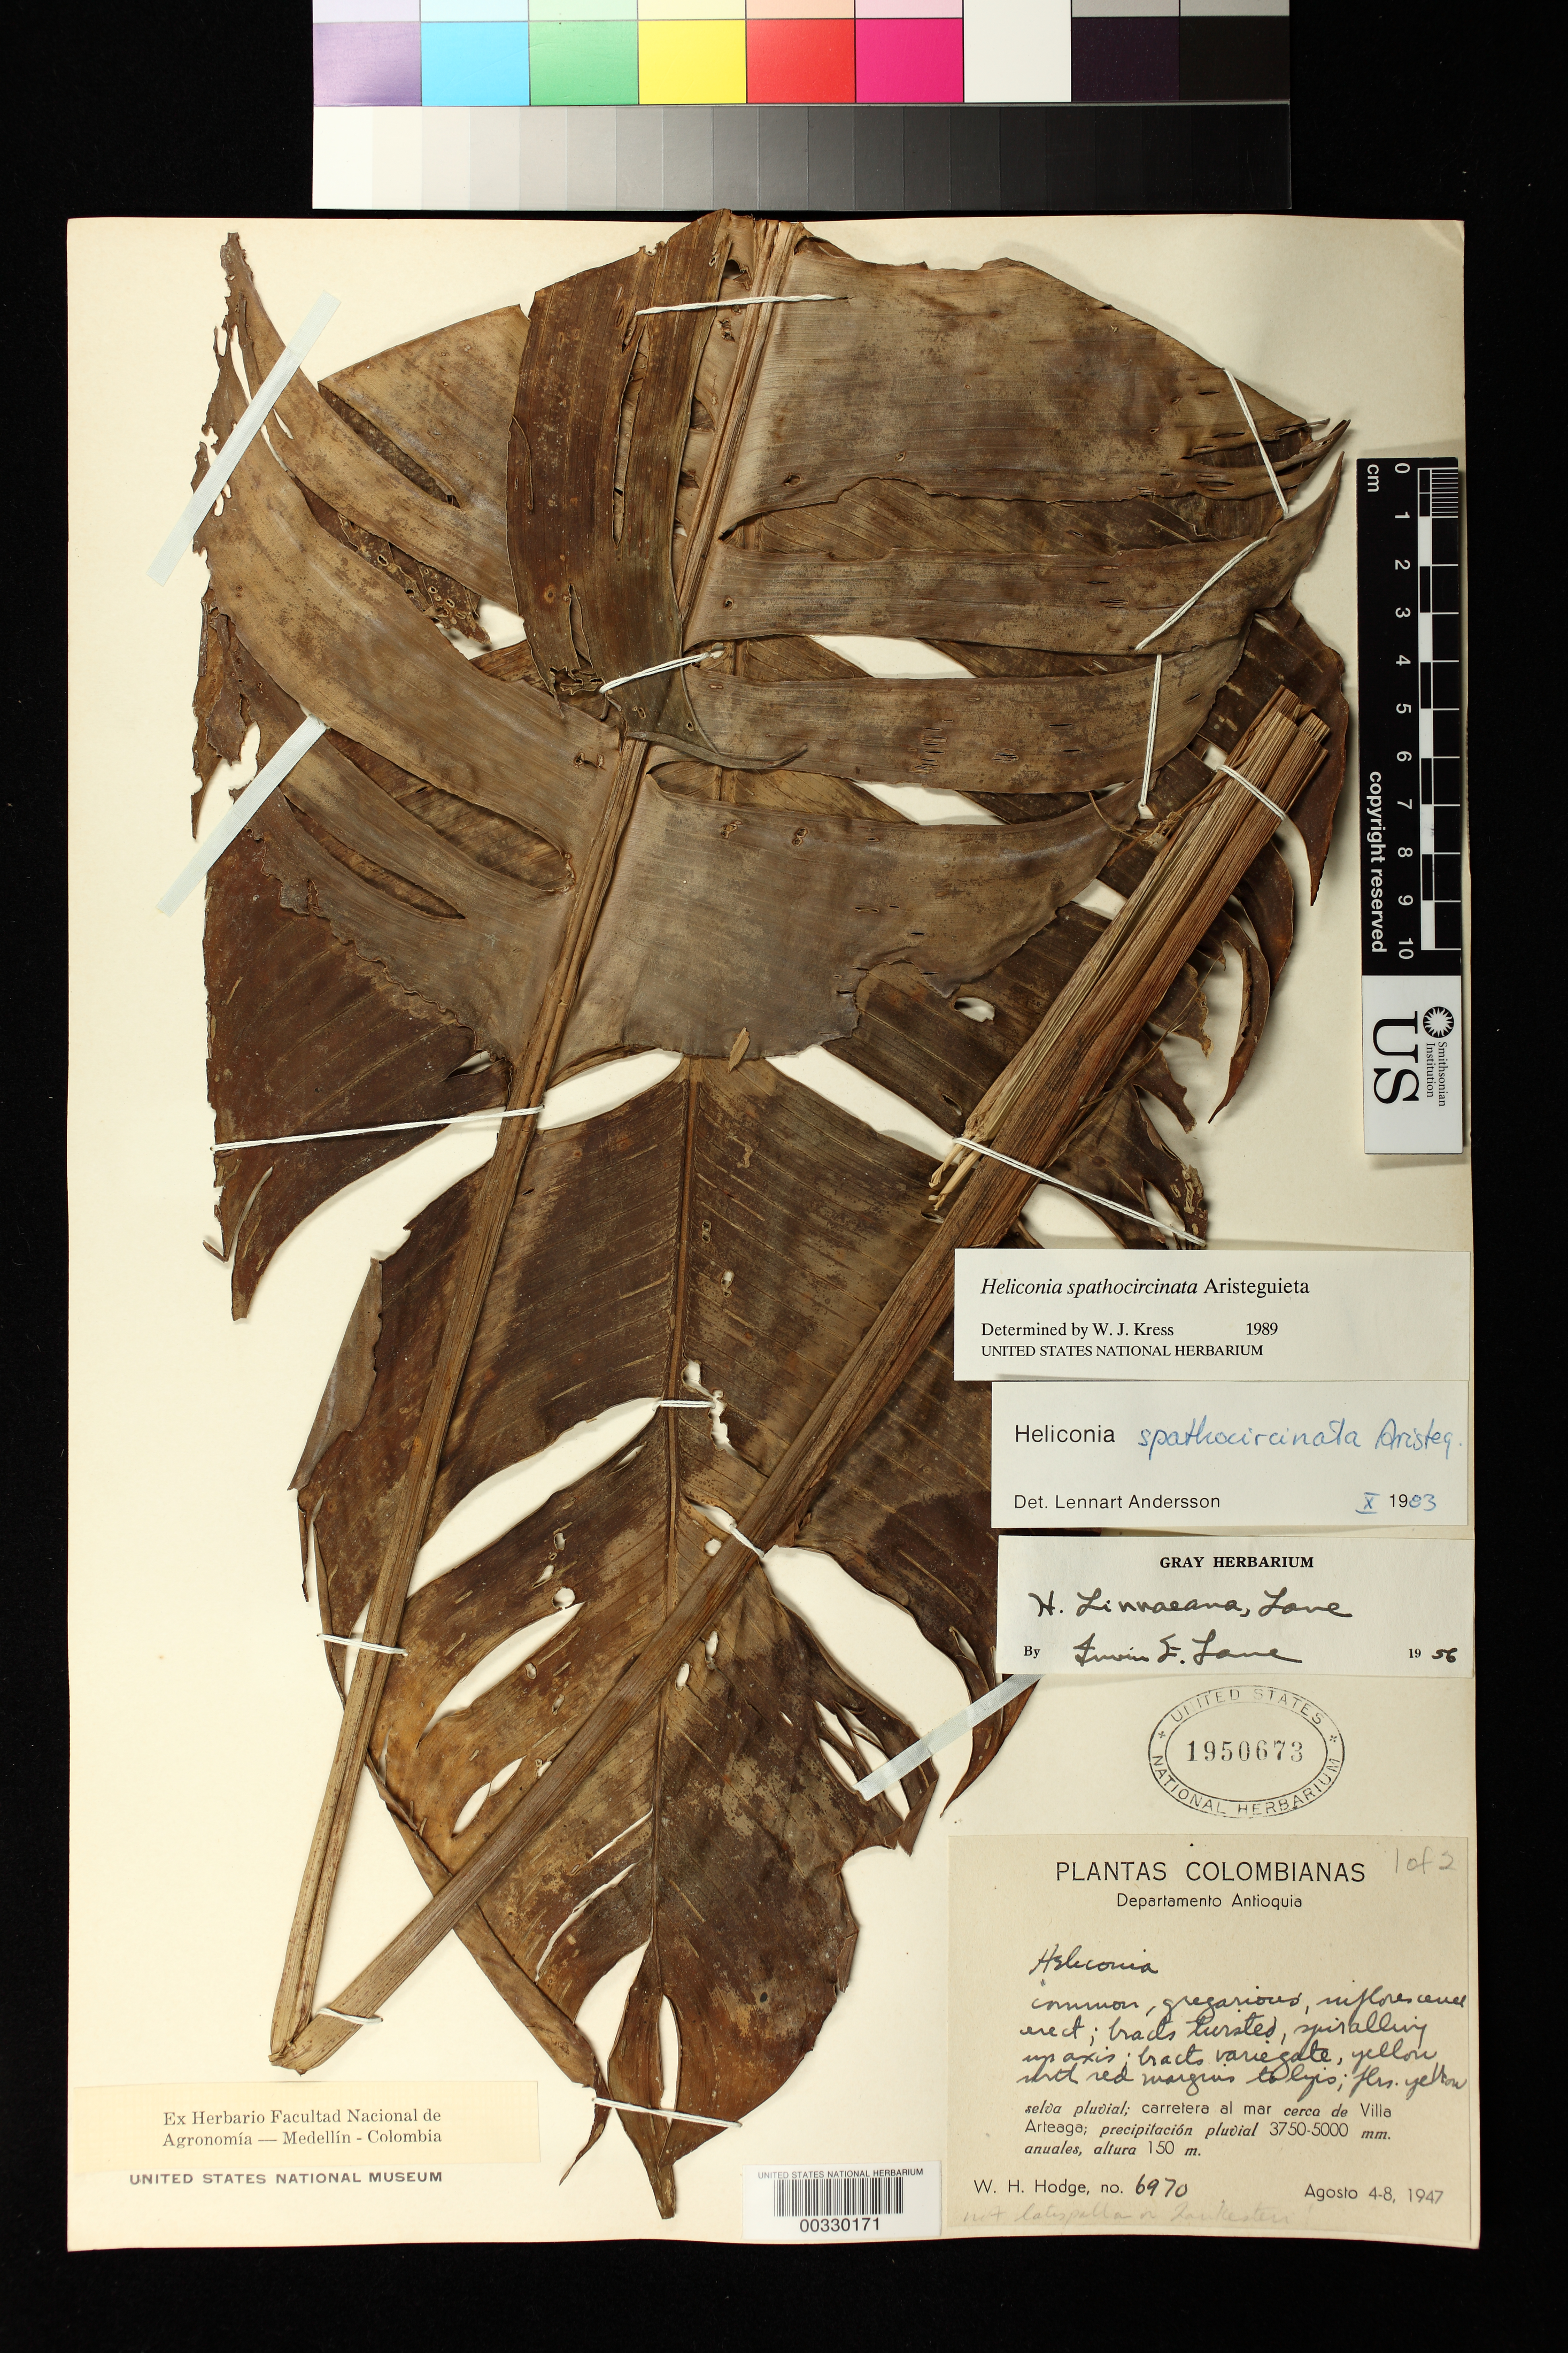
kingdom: Plantae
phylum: Tracheophyta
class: Liliopsida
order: Zingiberales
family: Heliconiaceae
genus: Heliconia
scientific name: Heliconia spathocircinata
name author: Aristeg.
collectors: W. Hodge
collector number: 6970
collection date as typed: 04 Aug 1947 to 08 Aug 1947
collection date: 1947-08-04/1947-08-08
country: Colombia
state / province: Antioquia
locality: Highway to sea near Villa Arteaga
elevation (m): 150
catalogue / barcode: US 1950673